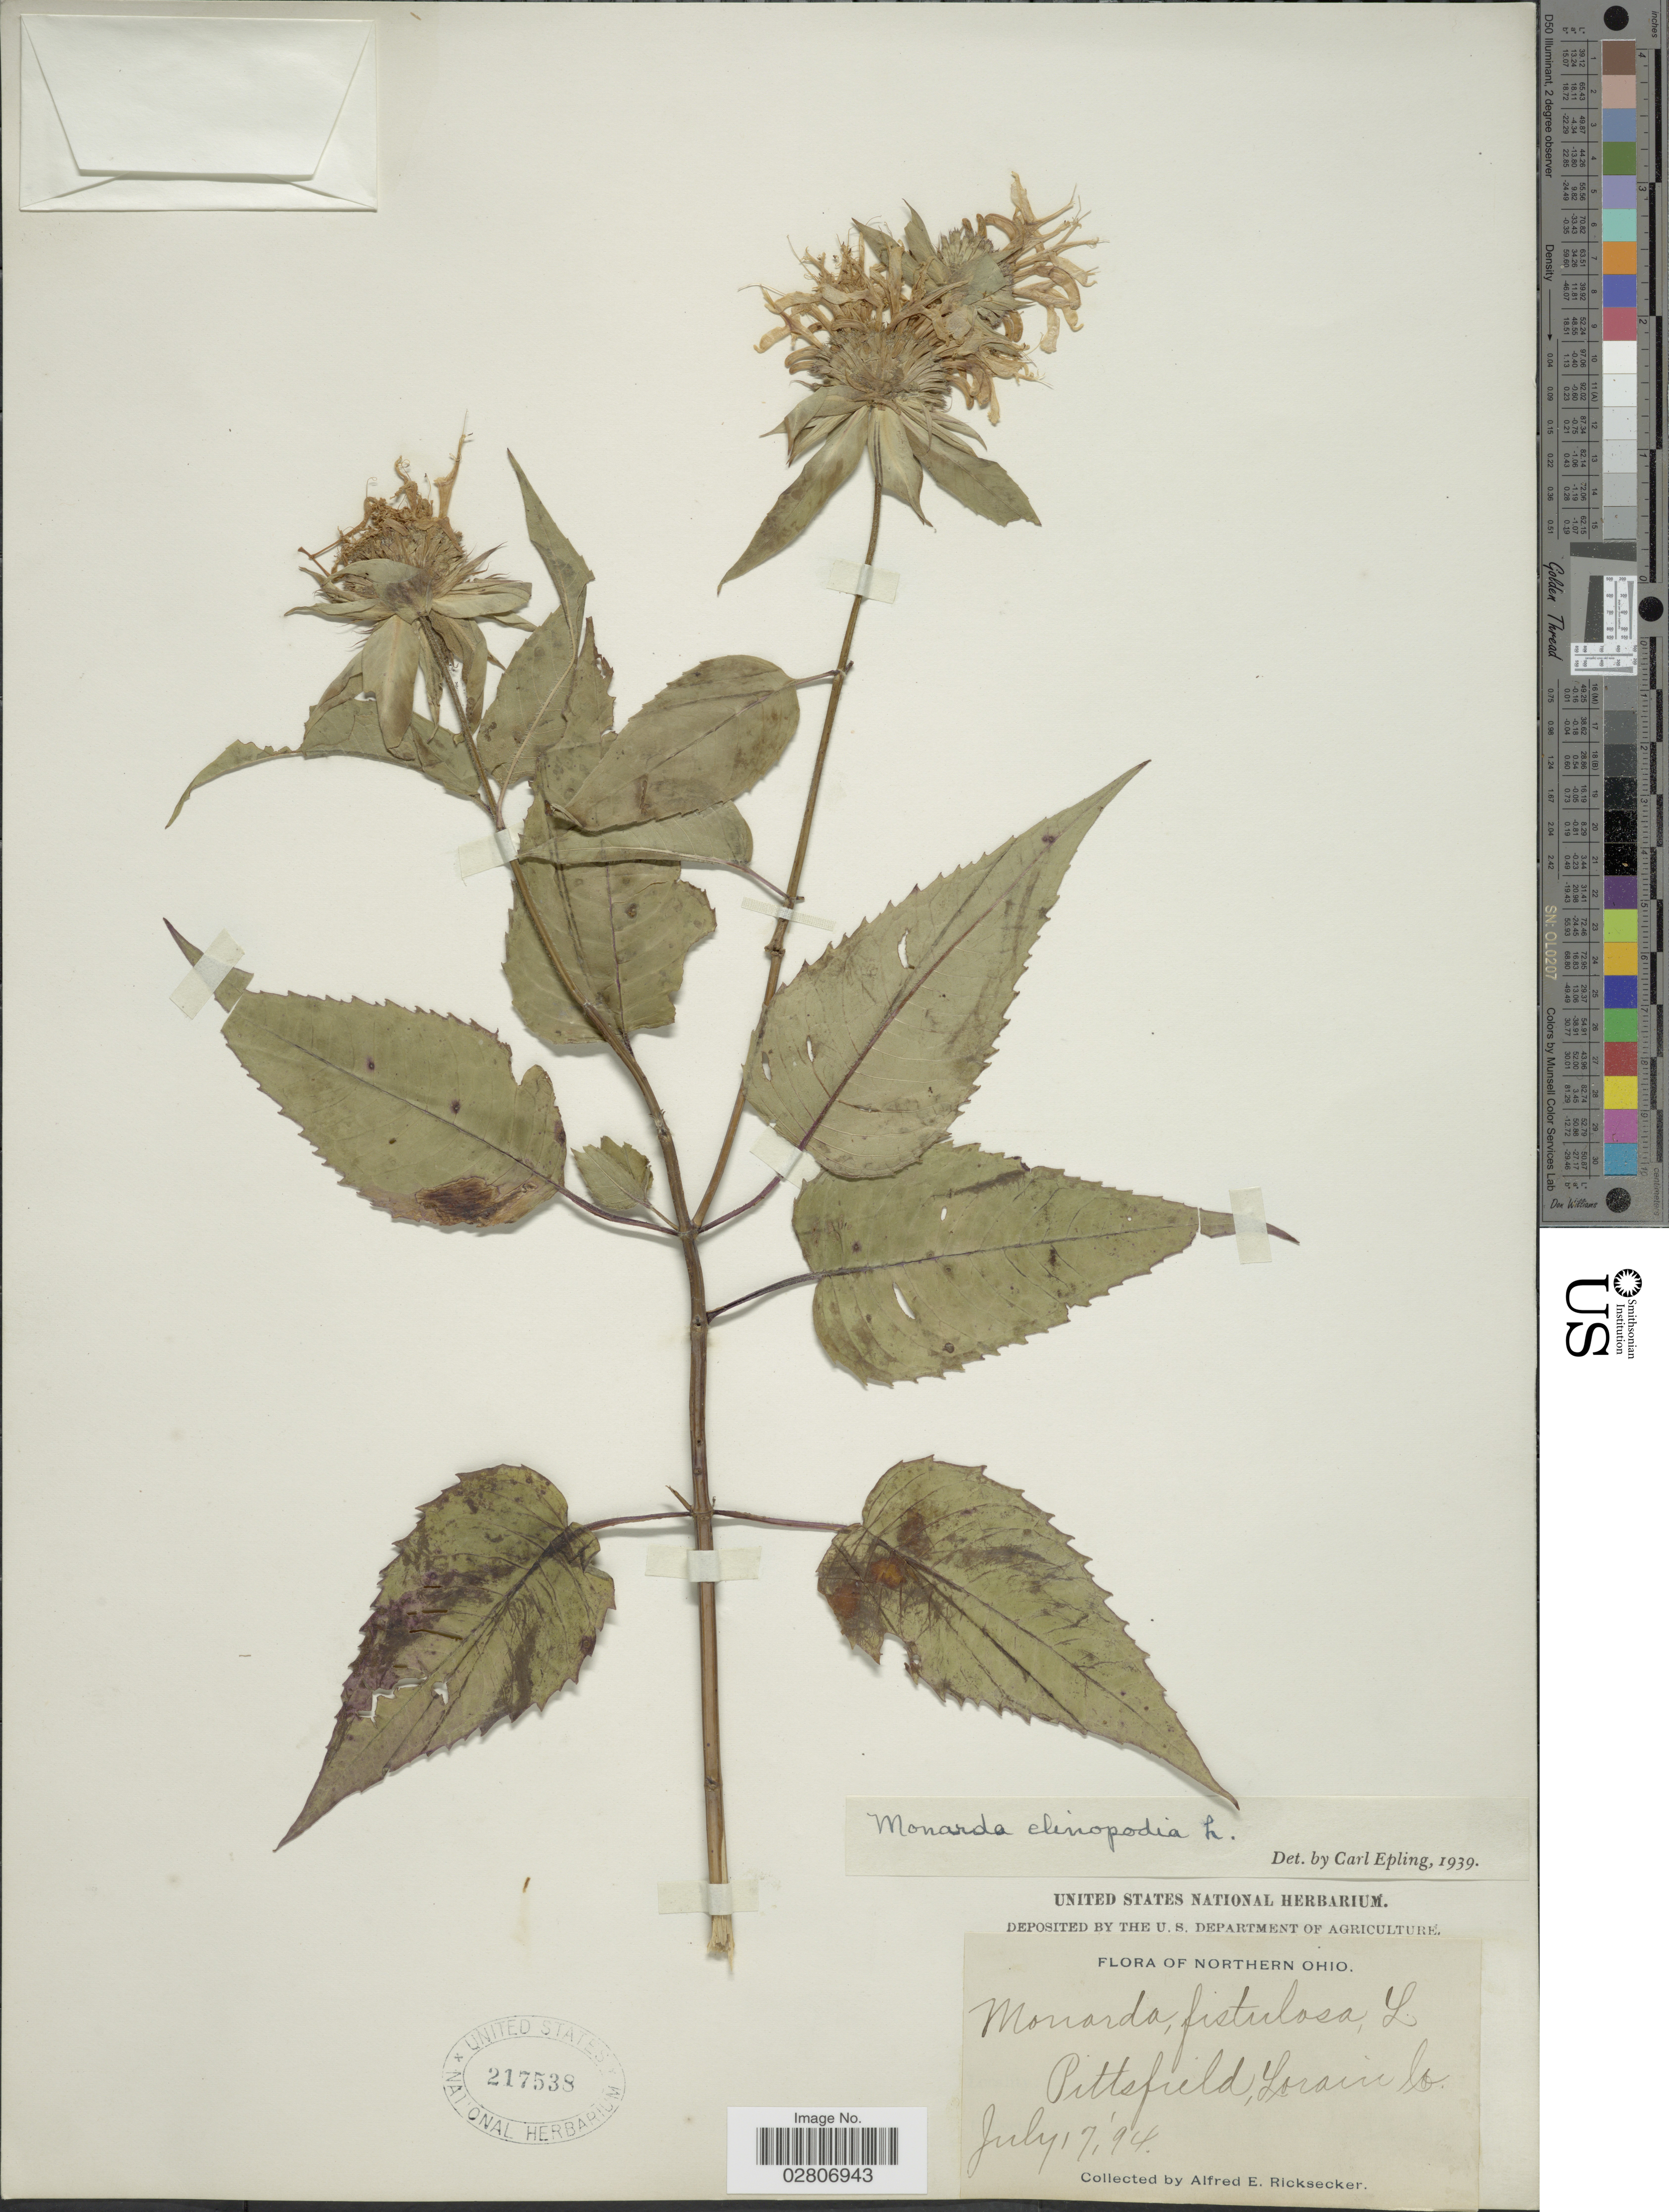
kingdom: Plantae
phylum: Tracheophyta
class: Magnoliopsida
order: Lamiales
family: Lamiaceae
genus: Monarda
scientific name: Monarda clinopodia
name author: L.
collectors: A. E. Ricksecker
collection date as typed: Transcribed d/m/y: 17/7/94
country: United States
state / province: Ohio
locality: Northern Ohio. Pittsfield, Lorain Co.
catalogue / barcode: US 217538